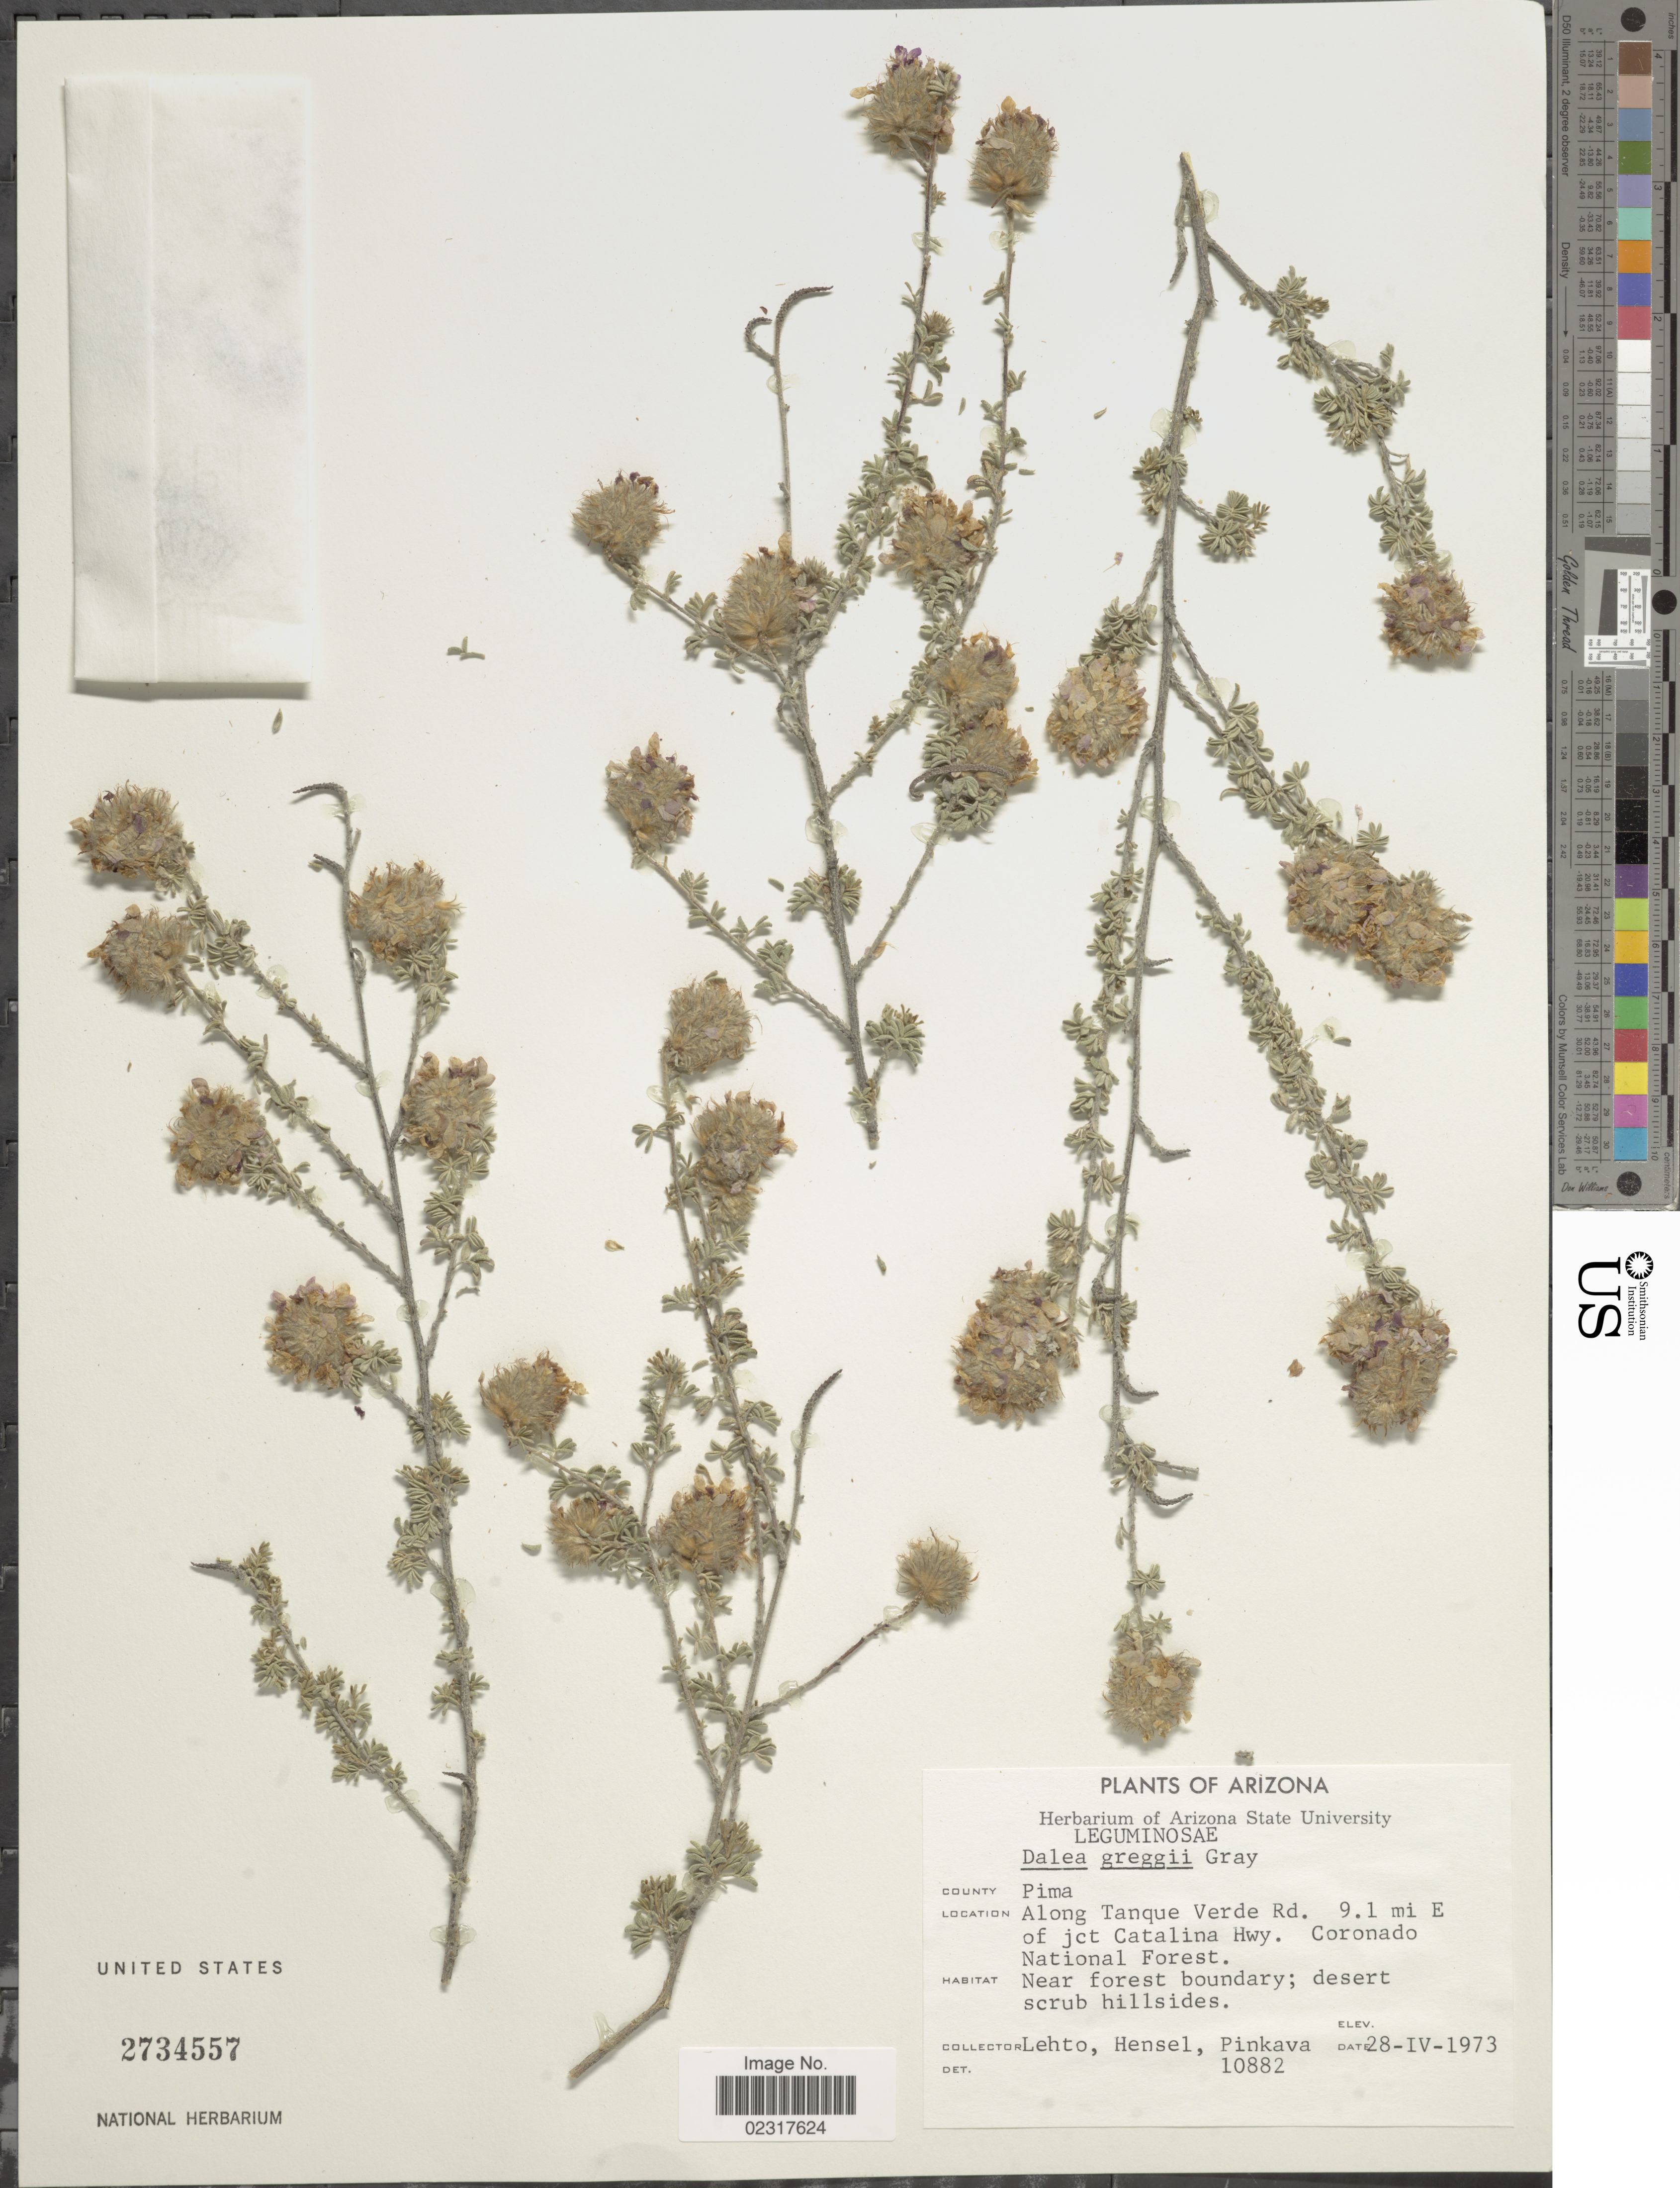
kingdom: Plantae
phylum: Tracheophyta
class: Magnoliopsida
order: Fabales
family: Fabaceae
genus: Dalea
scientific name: Dalea greggii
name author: A. Gray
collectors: -. Lehto, -. Hensel & -. Pinkava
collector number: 10882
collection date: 1973-04-28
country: United States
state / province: Arizona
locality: County Pima, along Tanque Verde Rd, 9.1 mi E of jct Catalina Hwy, Coronado National Forest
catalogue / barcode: US 2734557